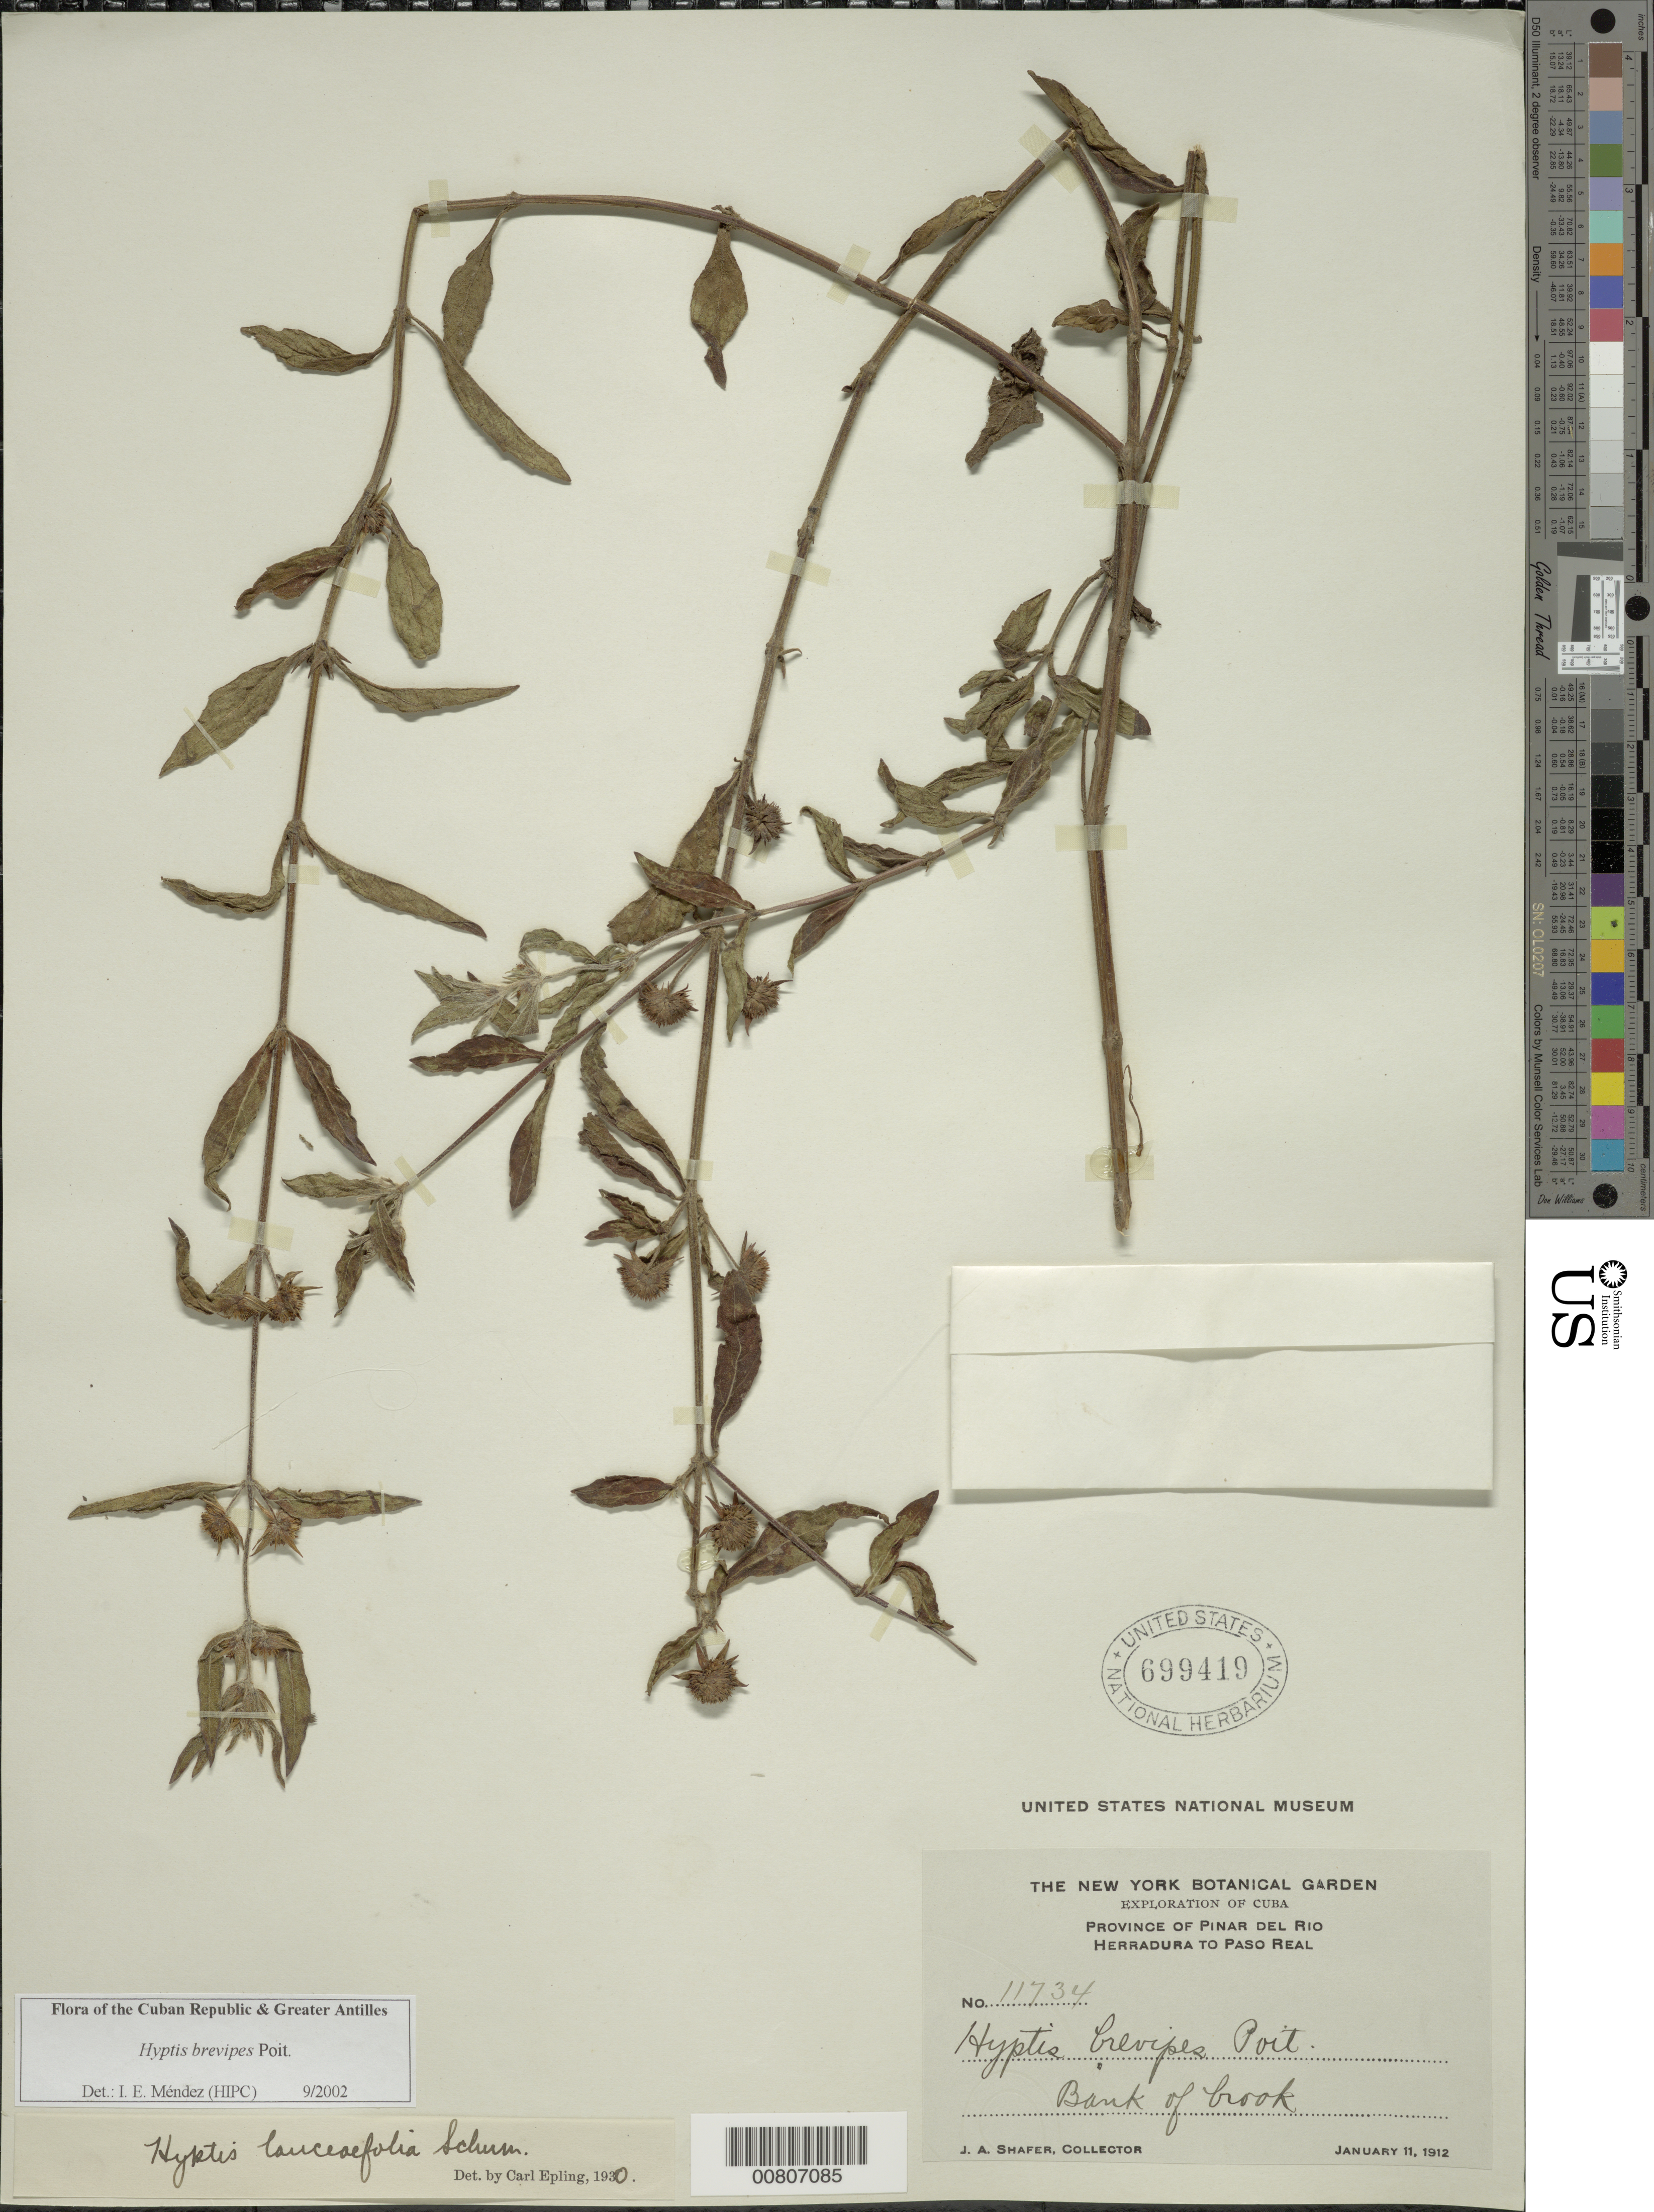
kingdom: Plantae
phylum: Tracheophyta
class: Magnoliopsida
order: Lamiales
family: Lamiaceae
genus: Hyptis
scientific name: Hyptis brevipes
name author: Poit.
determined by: Méndez, Isidro E., (HIPC)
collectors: J. A. Shafer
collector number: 11734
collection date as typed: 11 Jan 1912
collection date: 1912-01-11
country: Cuba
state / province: Pinar del Rio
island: Cuba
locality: Herradura to Paso Real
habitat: Bank of brook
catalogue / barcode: US 699419